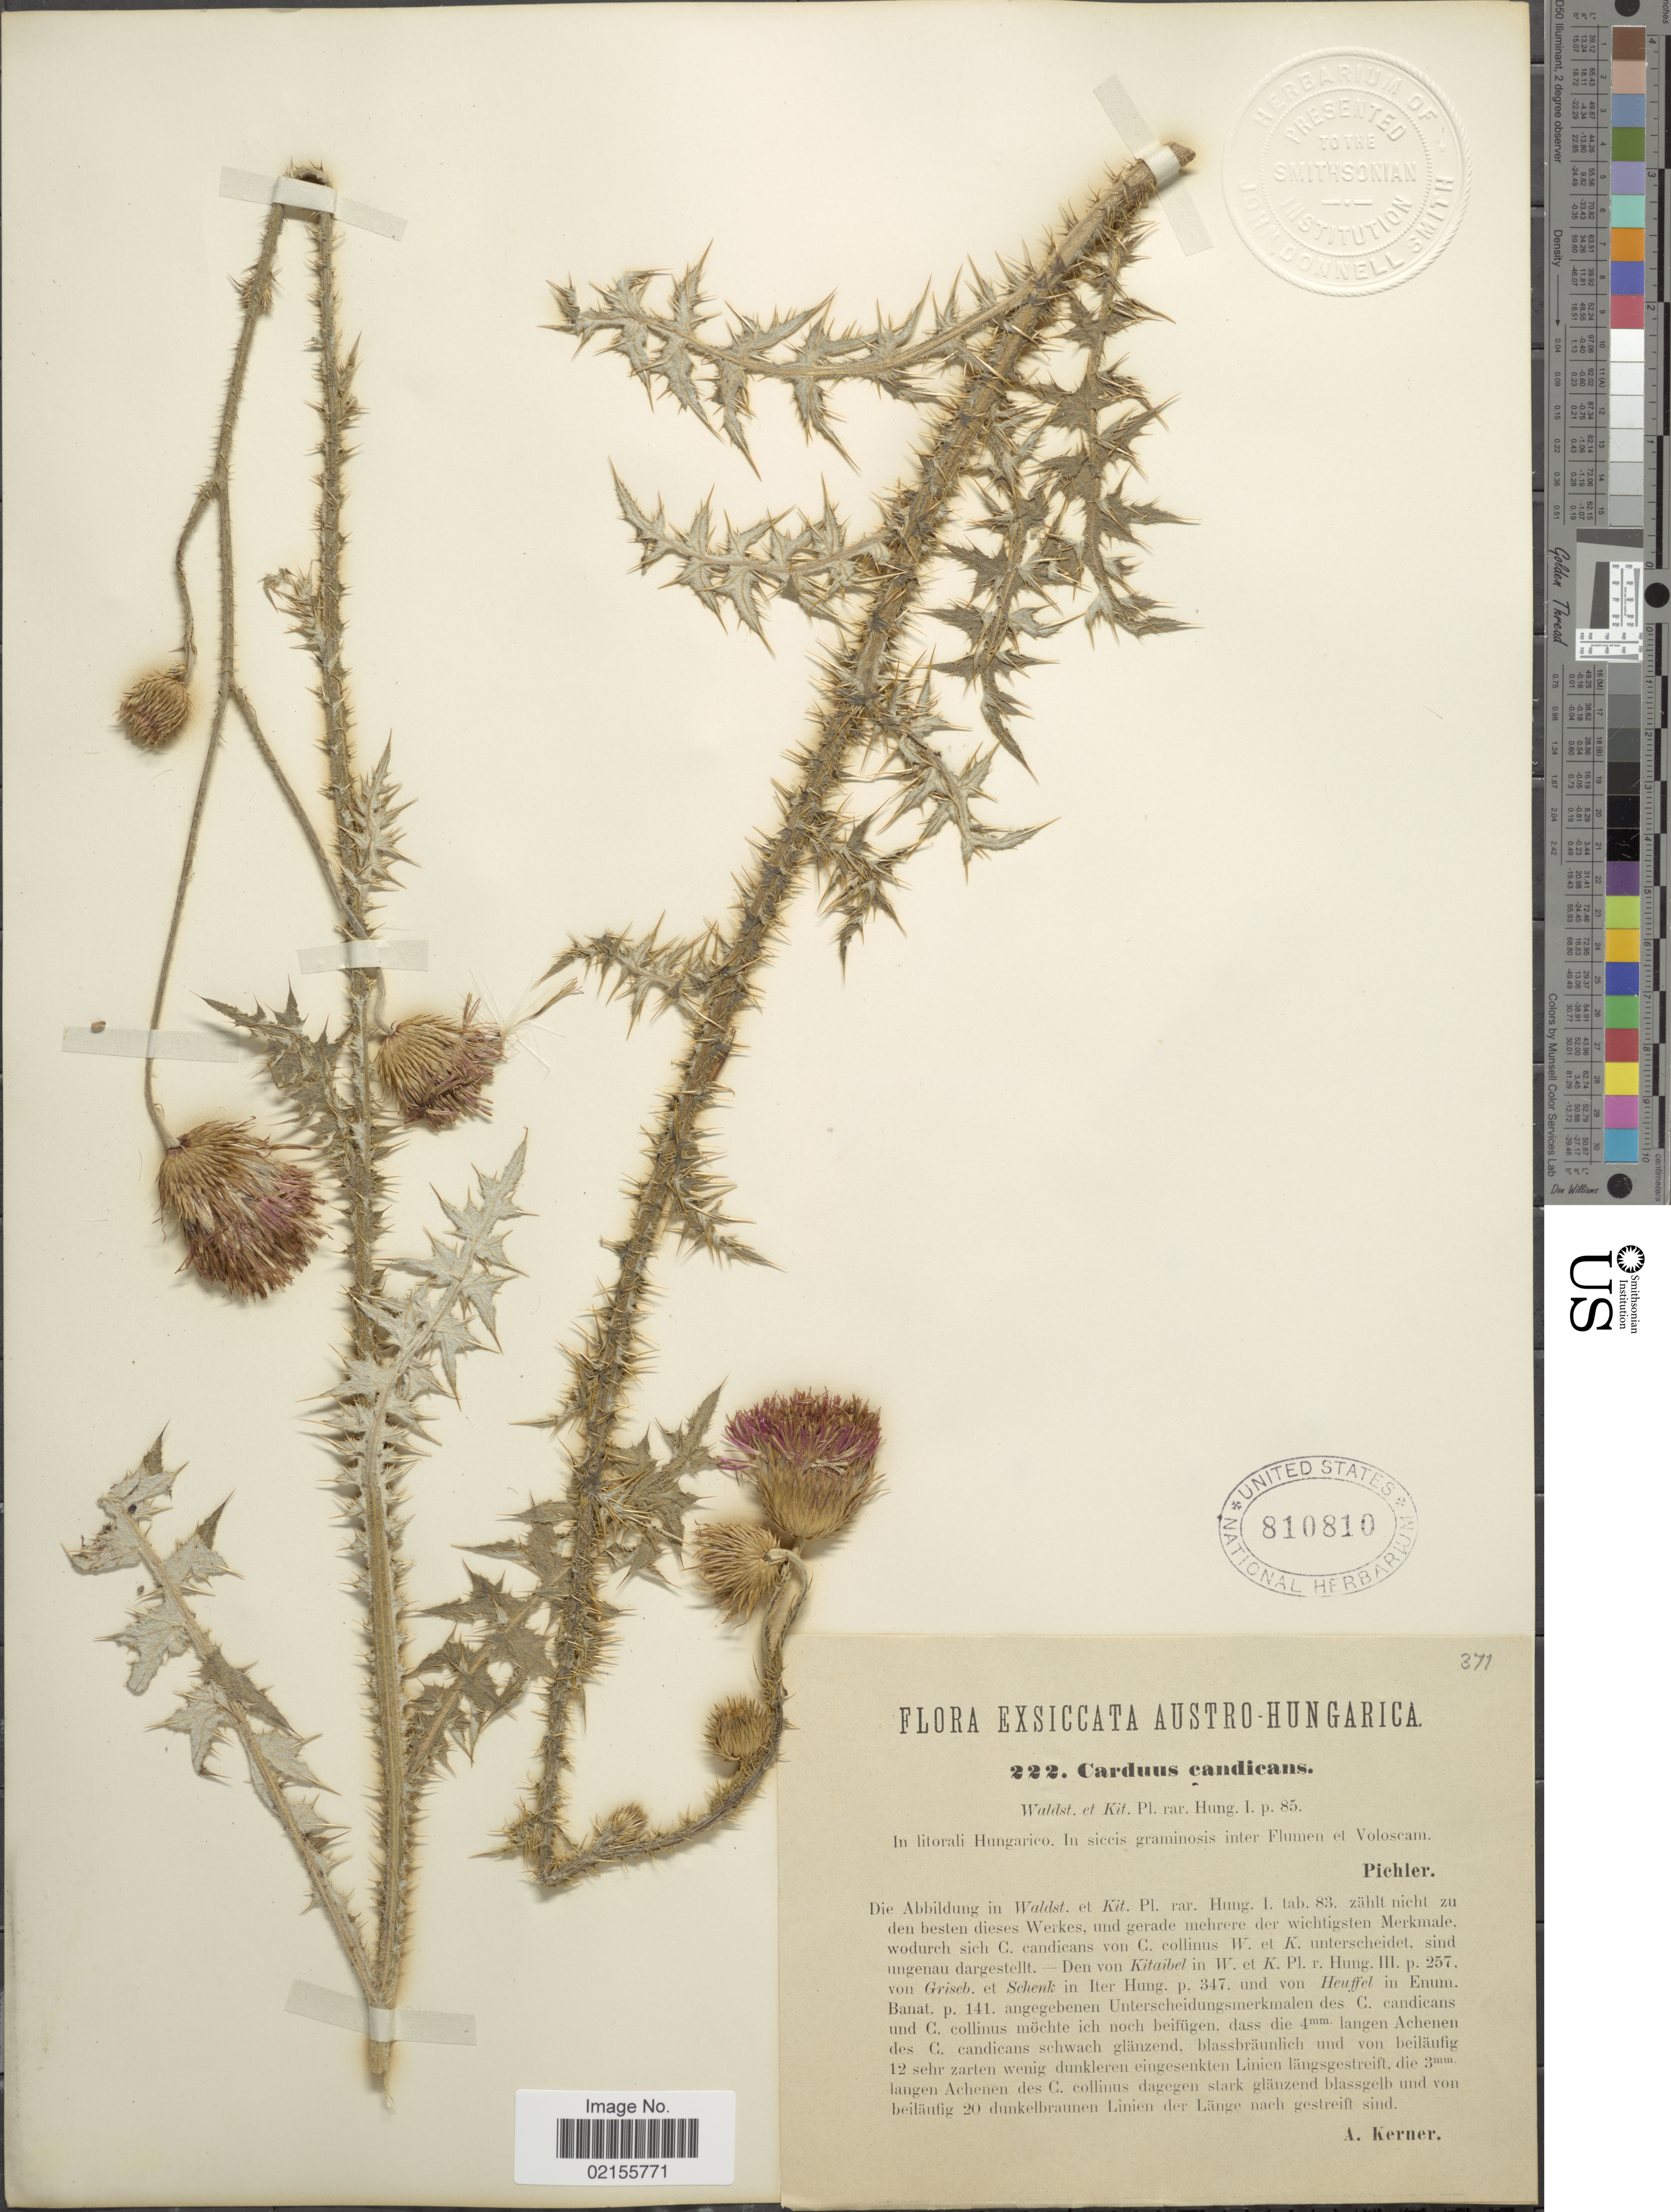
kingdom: Plantae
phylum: Tracheophyta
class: Magnoliopsida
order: Asterales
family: Asteraceae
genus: Carduus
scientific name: Carduus candicans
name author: Waldst. & Kit.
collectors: Pichler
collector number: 222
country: Hungary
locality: Austro-Hungarica, In litorali Hungarico. In siccis graminosis inter Flumen et Voloscam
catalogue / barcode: US 810810